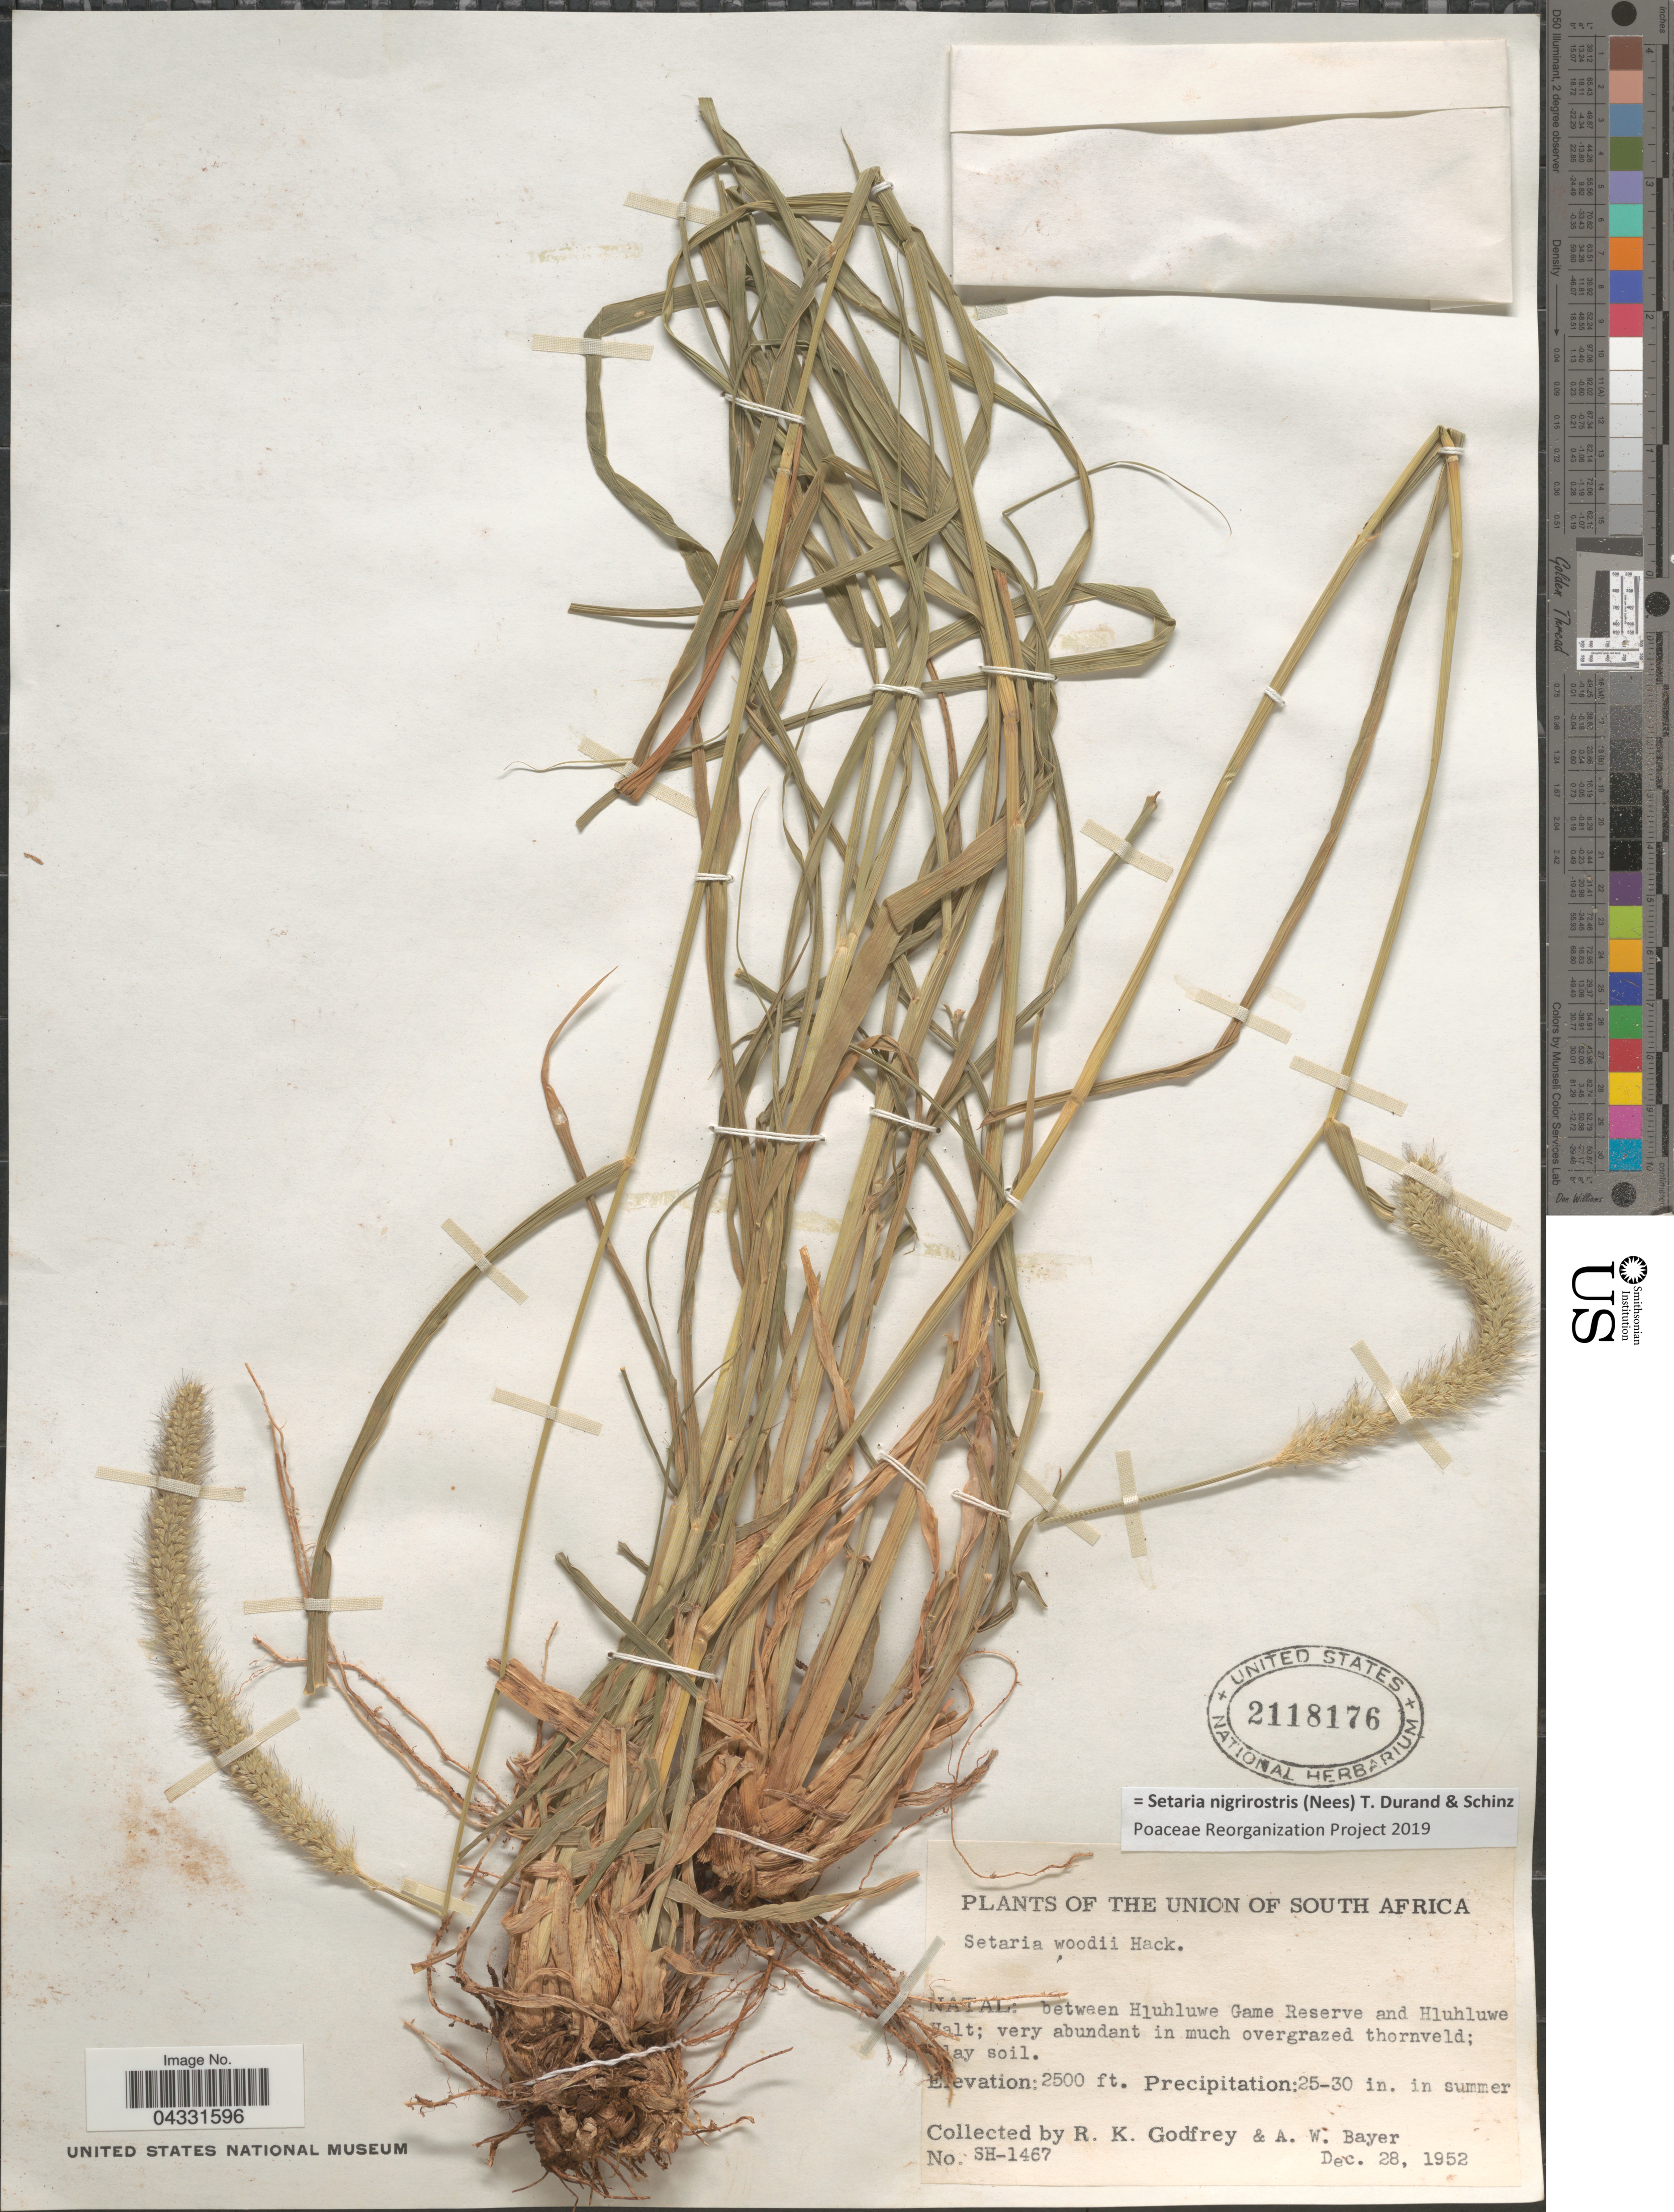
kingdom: Plantae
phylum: Tracheophyta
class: Liliopsida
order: Poales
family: Poaceae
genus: Setaria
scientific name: Setaria nigrirostris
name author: (Nees) Durand & Schinz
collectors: R. K. Godfrey & A. Bayer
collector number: SH-1467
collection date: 1952-12-28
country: South Africa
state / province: KwaZulu-Natal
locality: Union of South Africa. Natal: between Hluhluwe Game Reserve and Hluhluwe [illegible text]alt; very abundant in much overgrazed thornveld.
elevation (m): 762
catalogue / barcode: US 2118176